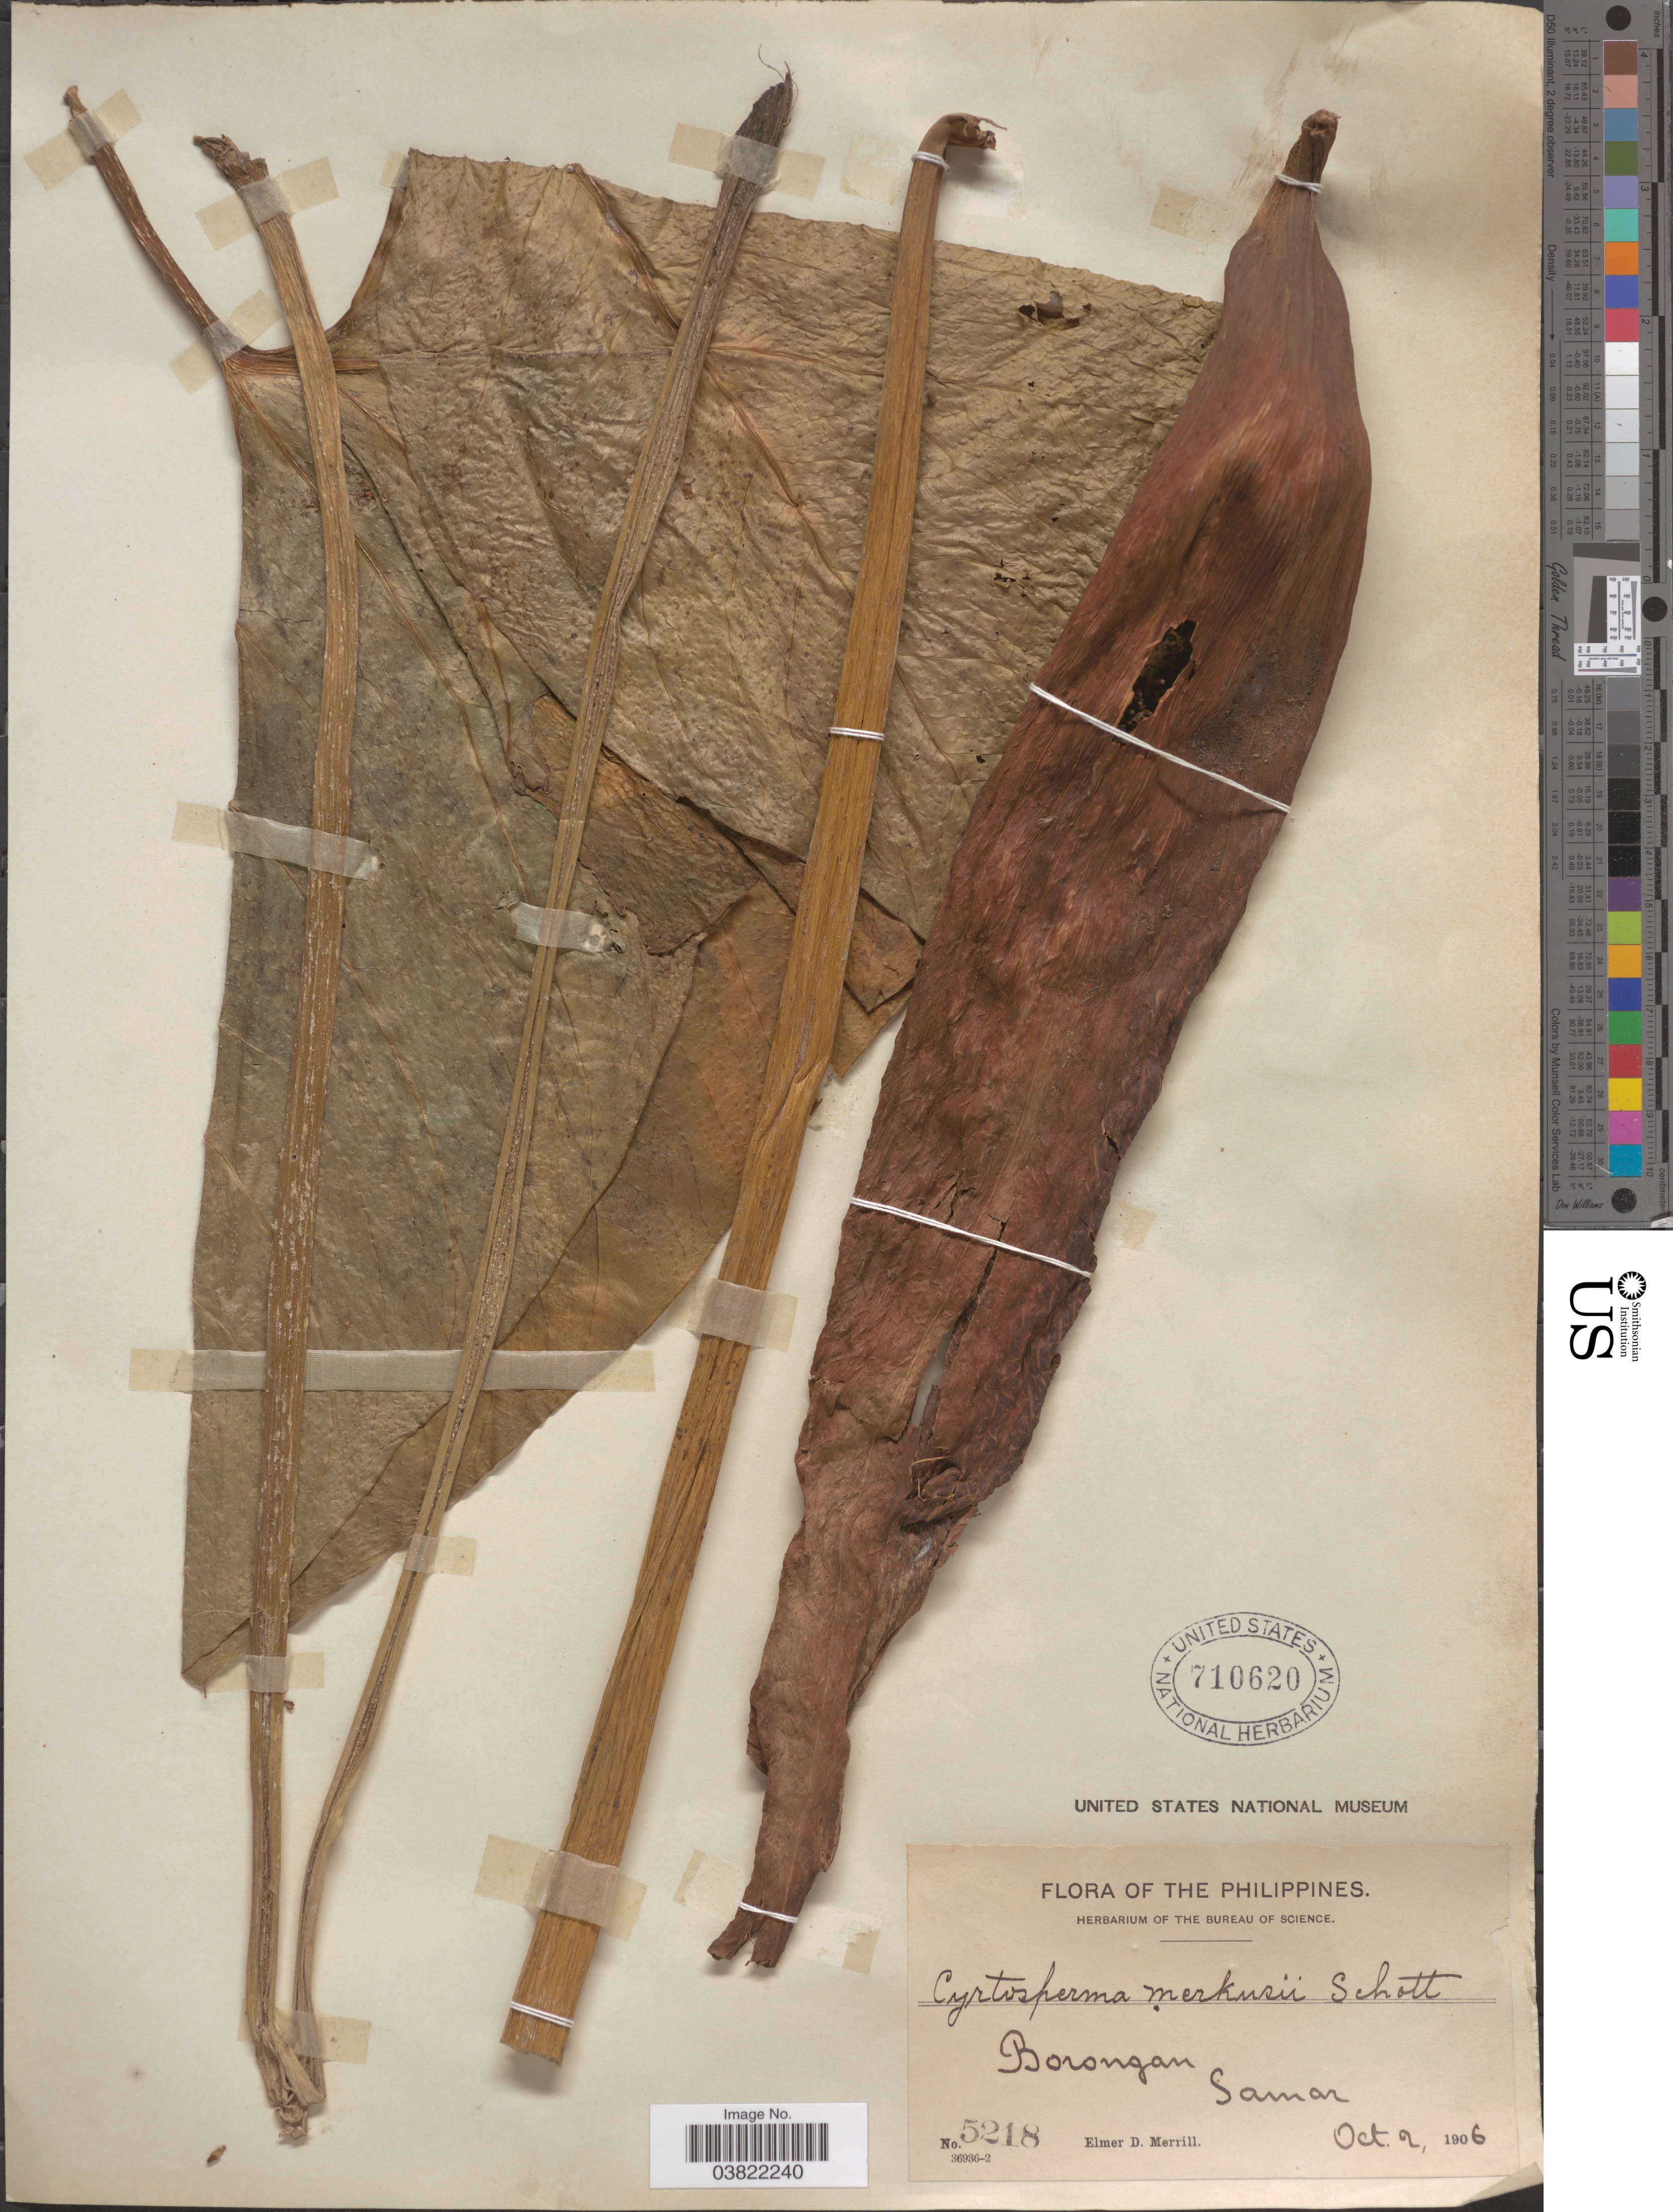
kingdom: Plantae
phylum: Tracheophyta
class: Liliopsida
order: Alismatales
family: Araceae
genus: Cyrtosperma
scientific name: Cyrtosperma merkusii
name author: (Hassk.) Schott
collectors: E. D. Merrill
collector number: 5218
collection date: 1906-10-02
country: Philippines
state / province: Eastern Visayas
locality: Borongan, Samar.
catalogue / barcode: US 710620